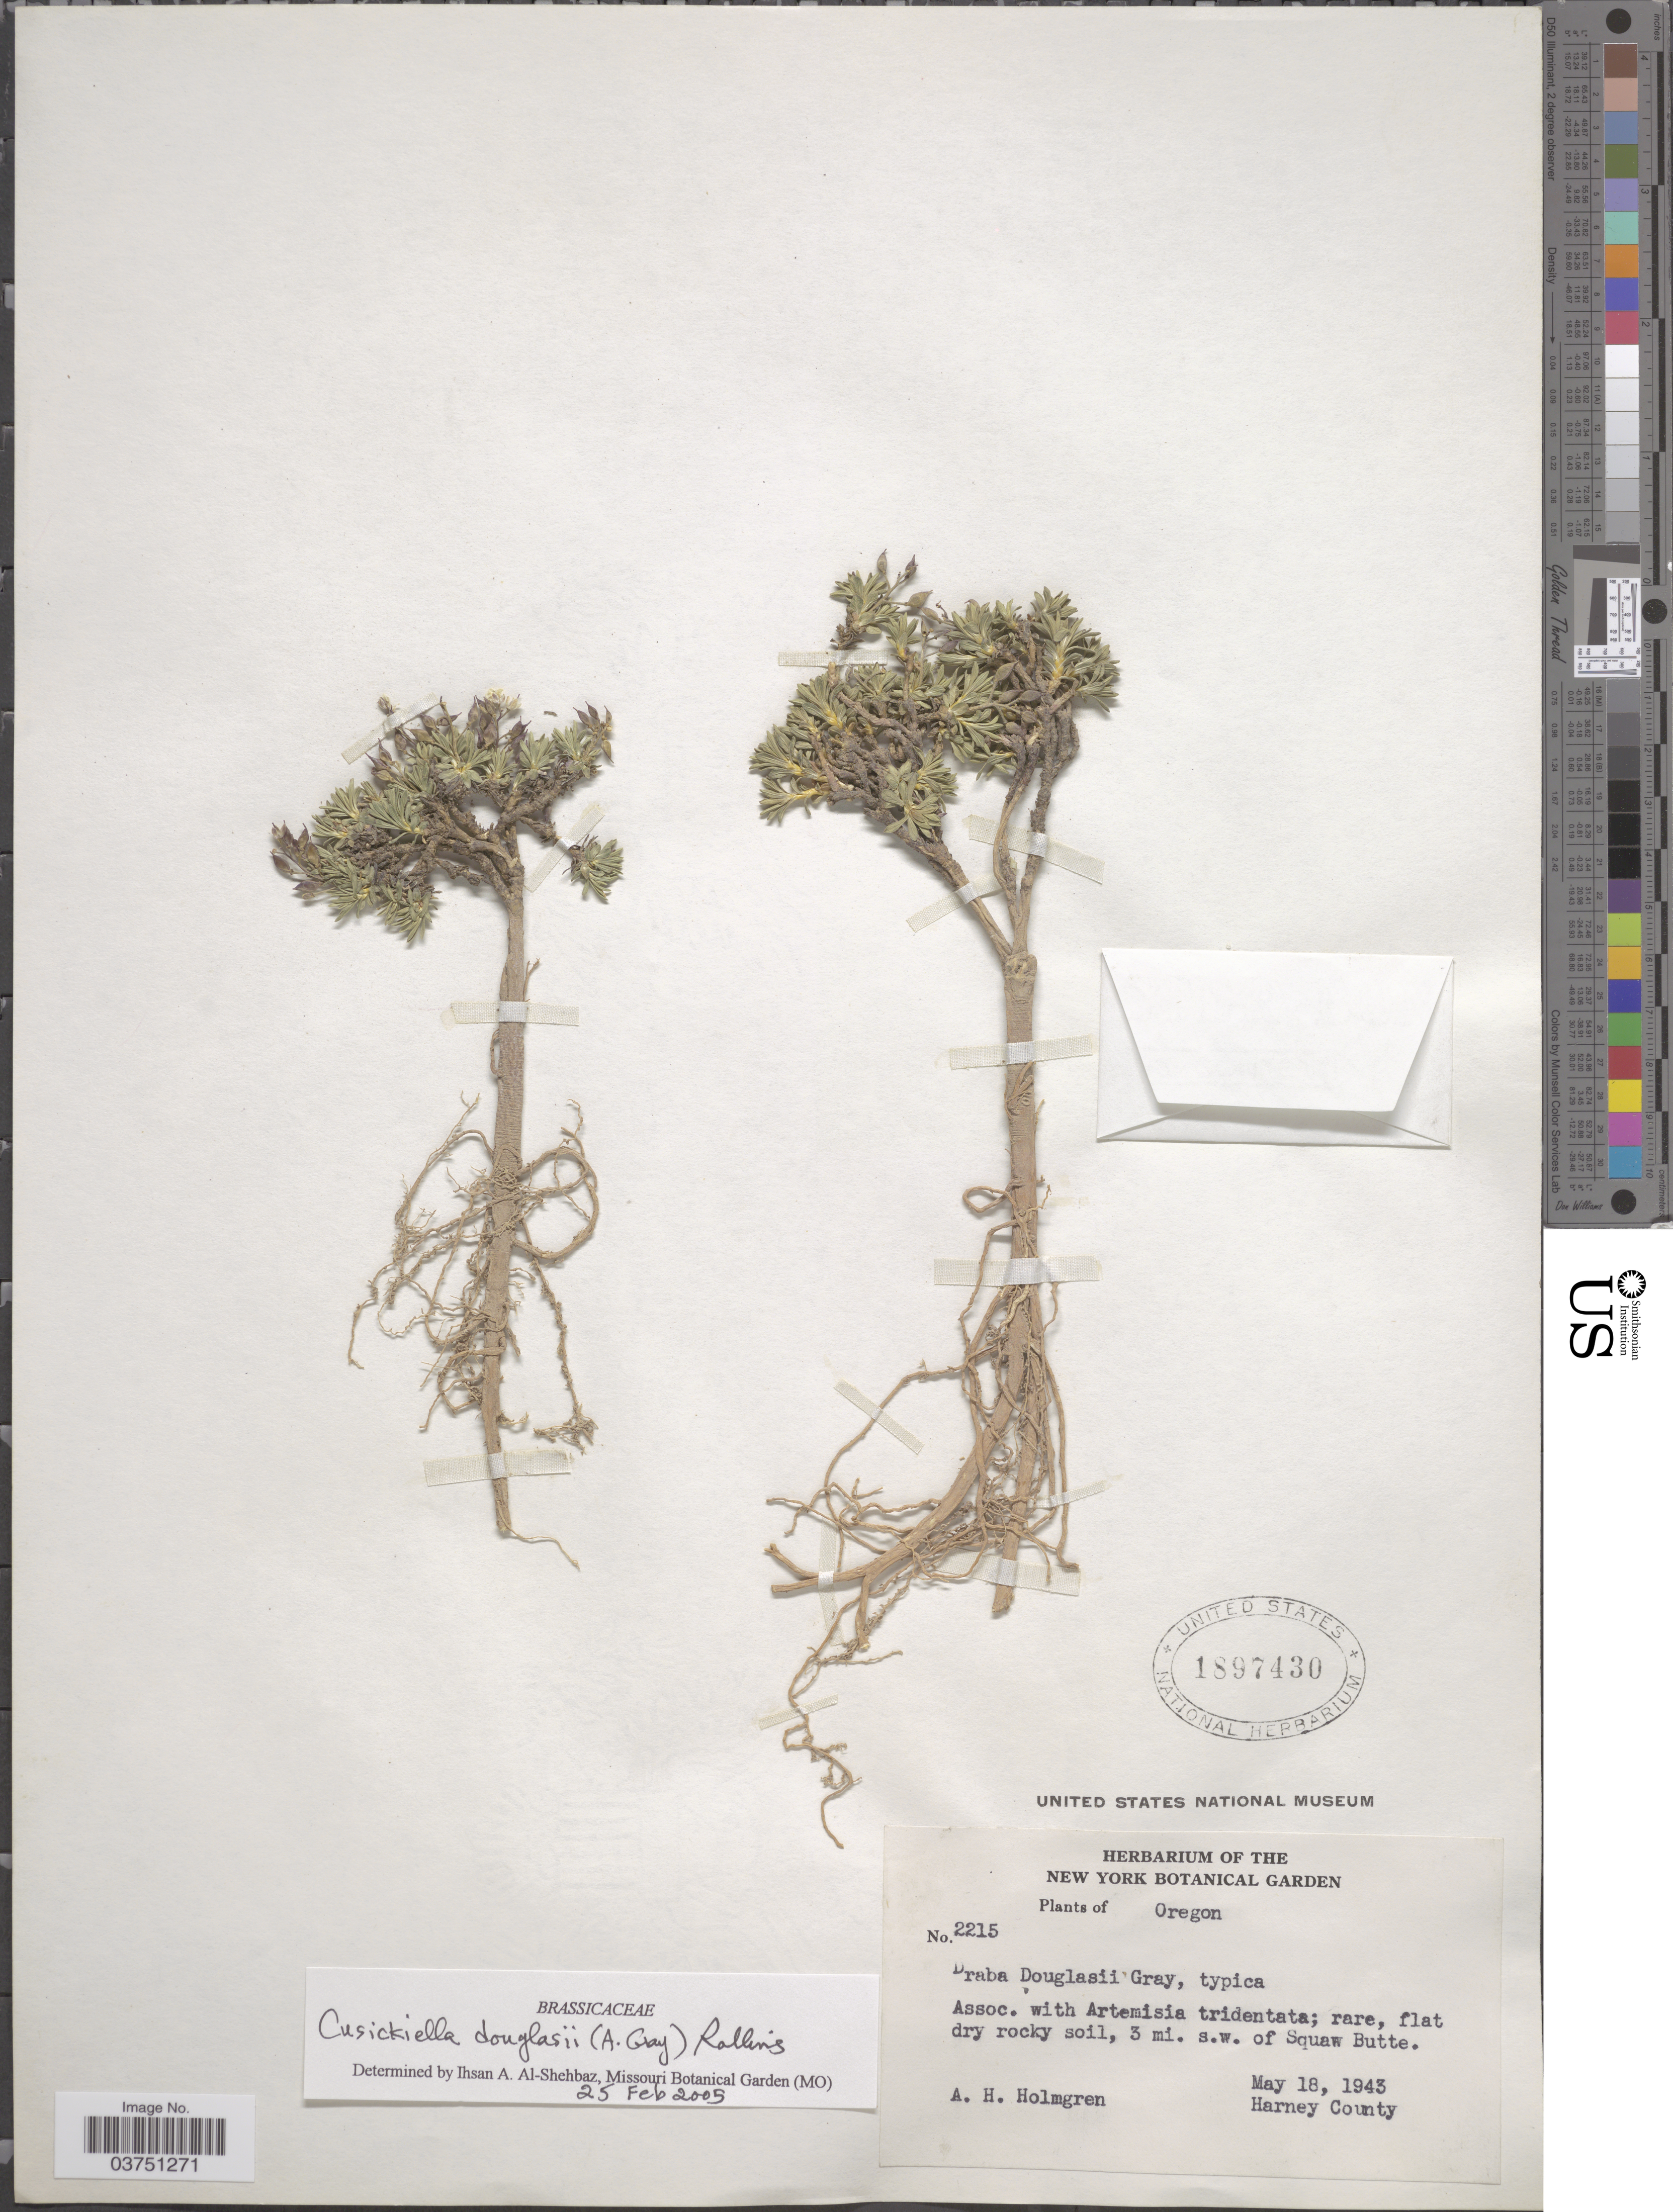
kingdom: Plantae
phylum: Tracheophyta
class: Magnoliopsida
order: Brassicales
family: Brassicaceae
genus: Cusickiella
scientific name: Cusickiella douglasii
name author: (A. Gray) Rollins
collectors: A. H. Holmgren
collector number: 2215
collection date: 1943-05-18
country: United States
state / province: Oregon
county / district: Harney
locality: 3 mi. s.w. of Squaw Butte; Harney County.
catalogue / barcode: US 1897430